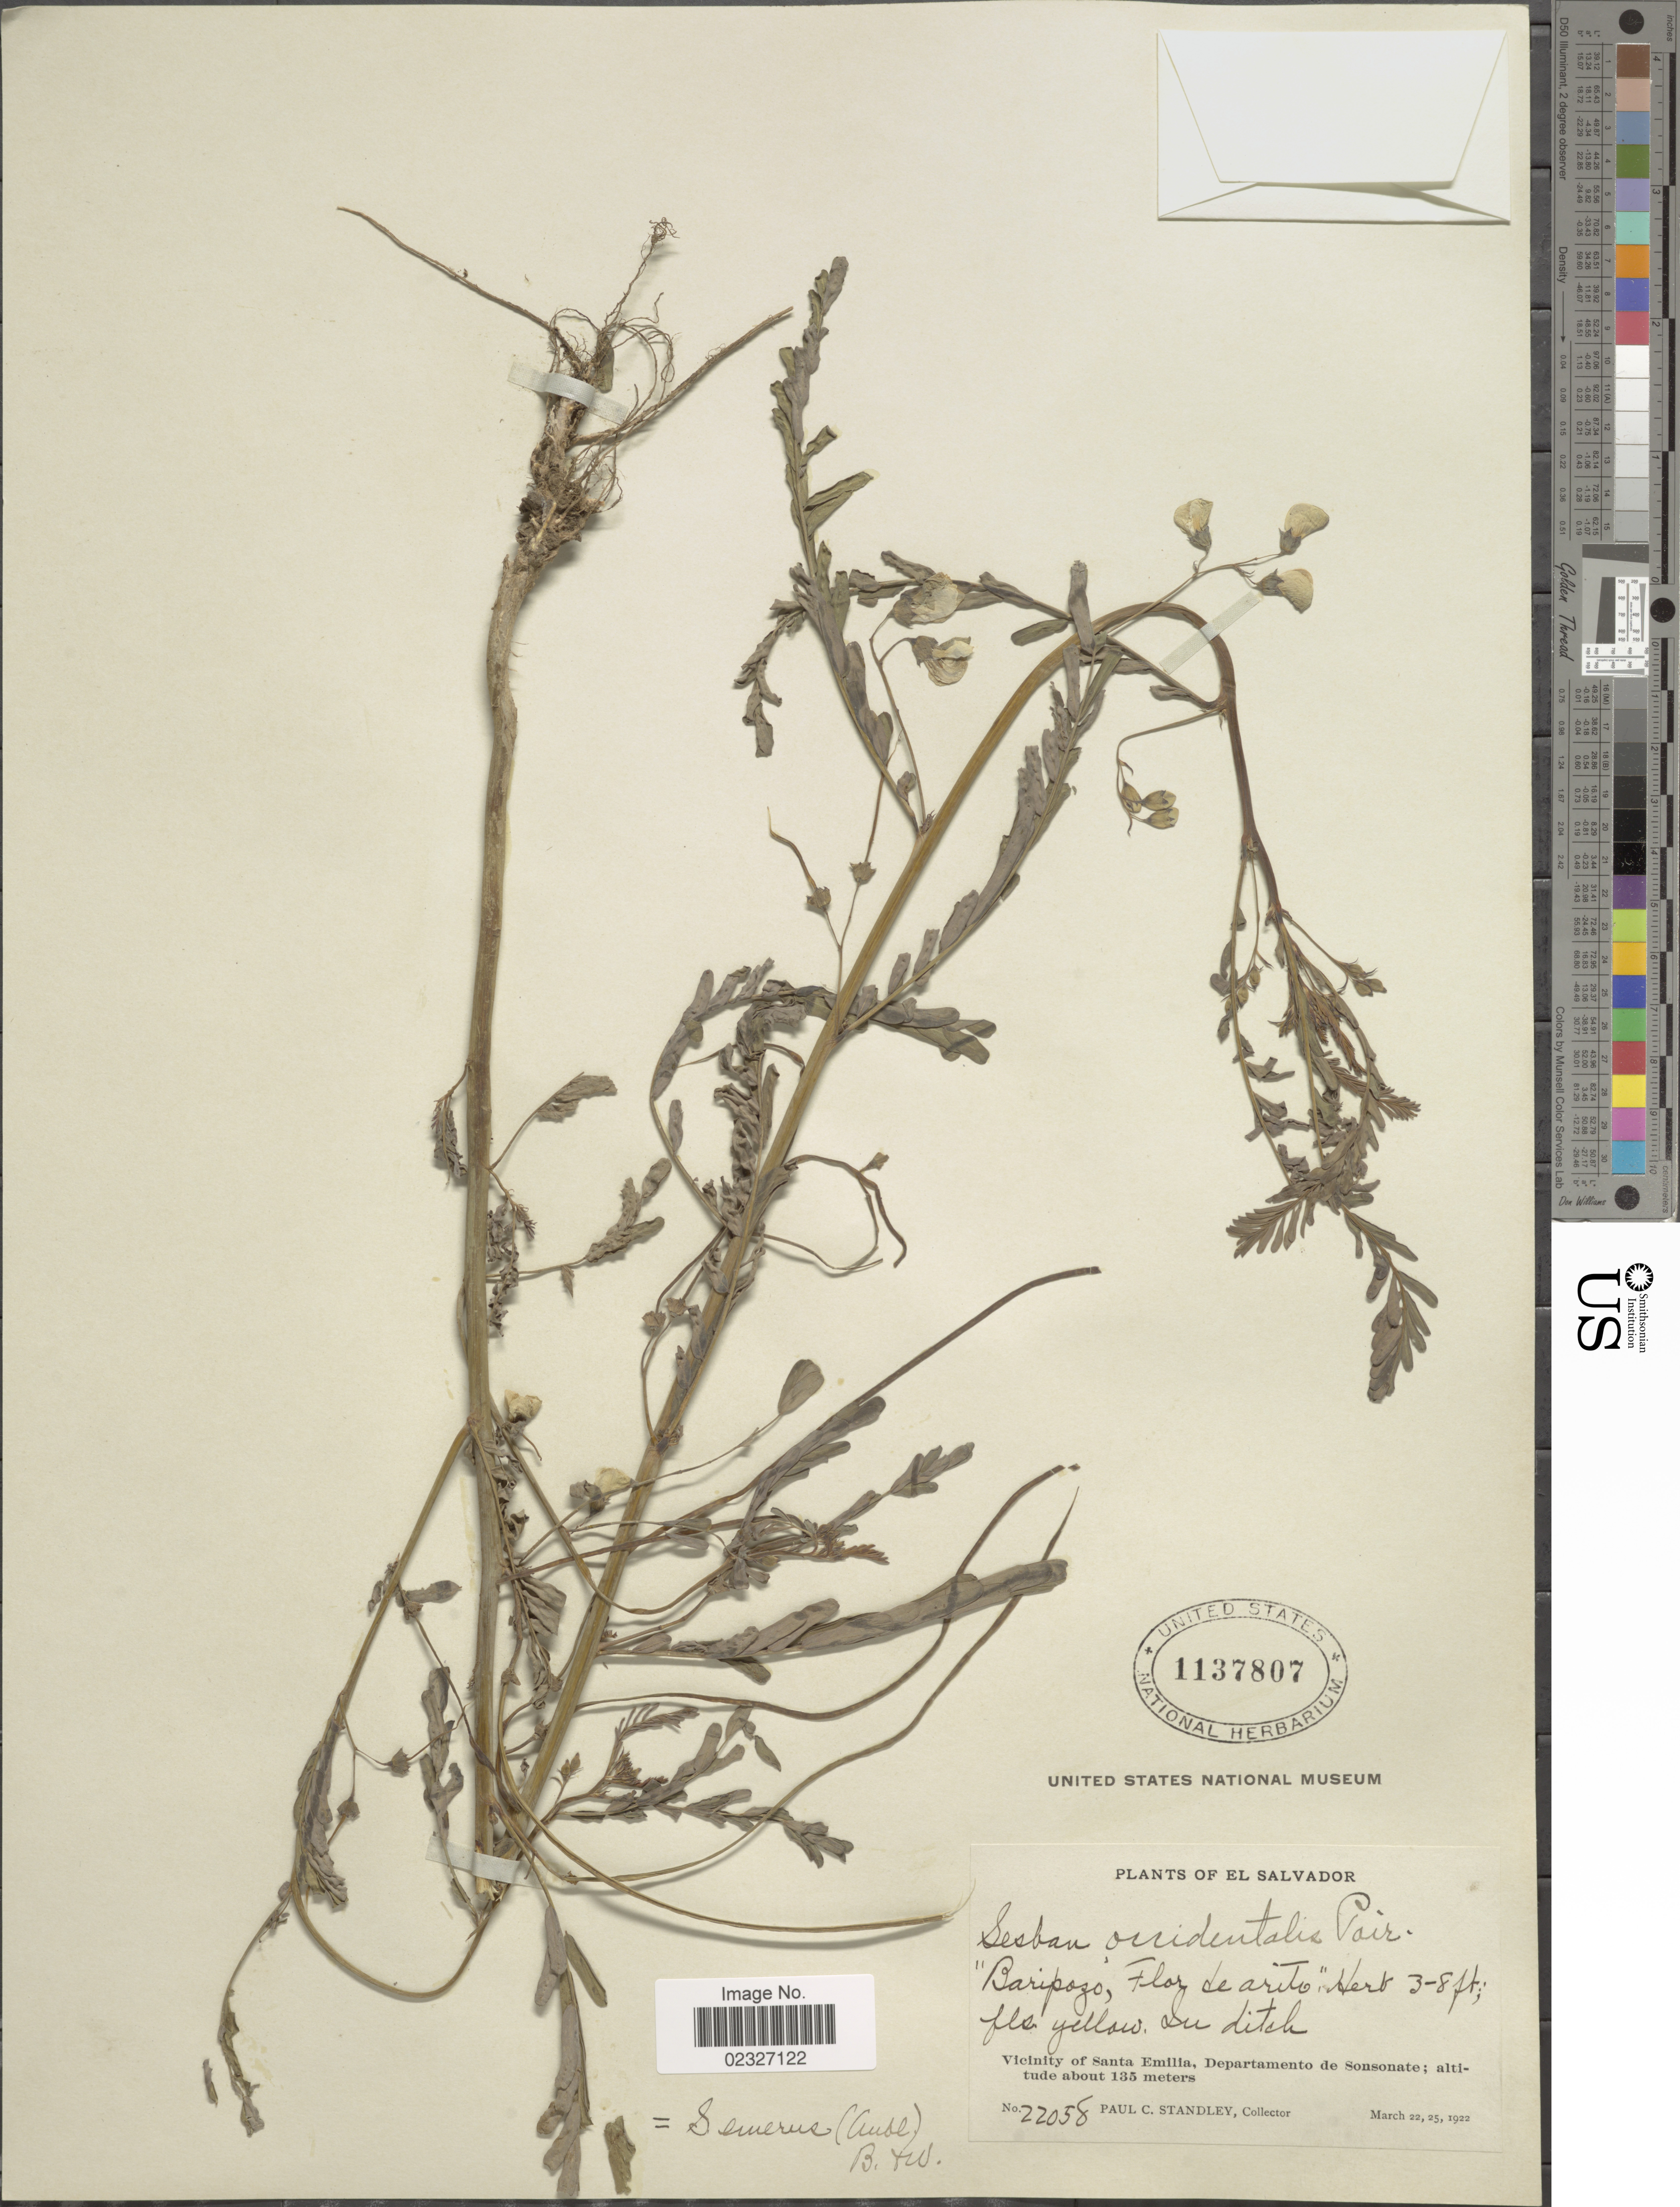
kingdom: Plantae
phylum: Tracheophyta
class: Magnoliopsida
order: Fabales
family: Fabaceae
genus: Sesbania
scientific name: Sesbania emerus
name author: (Aubl.) Urb.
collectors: P. C. Standley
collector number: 22058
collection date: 1922-03-22/1922-03-25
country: El Salvador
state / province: Sonsonate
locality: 'Baripozo, , Vicinity of Santa Emilia, Departamento de Sonsonate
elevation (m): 135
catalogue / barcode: US 1137807